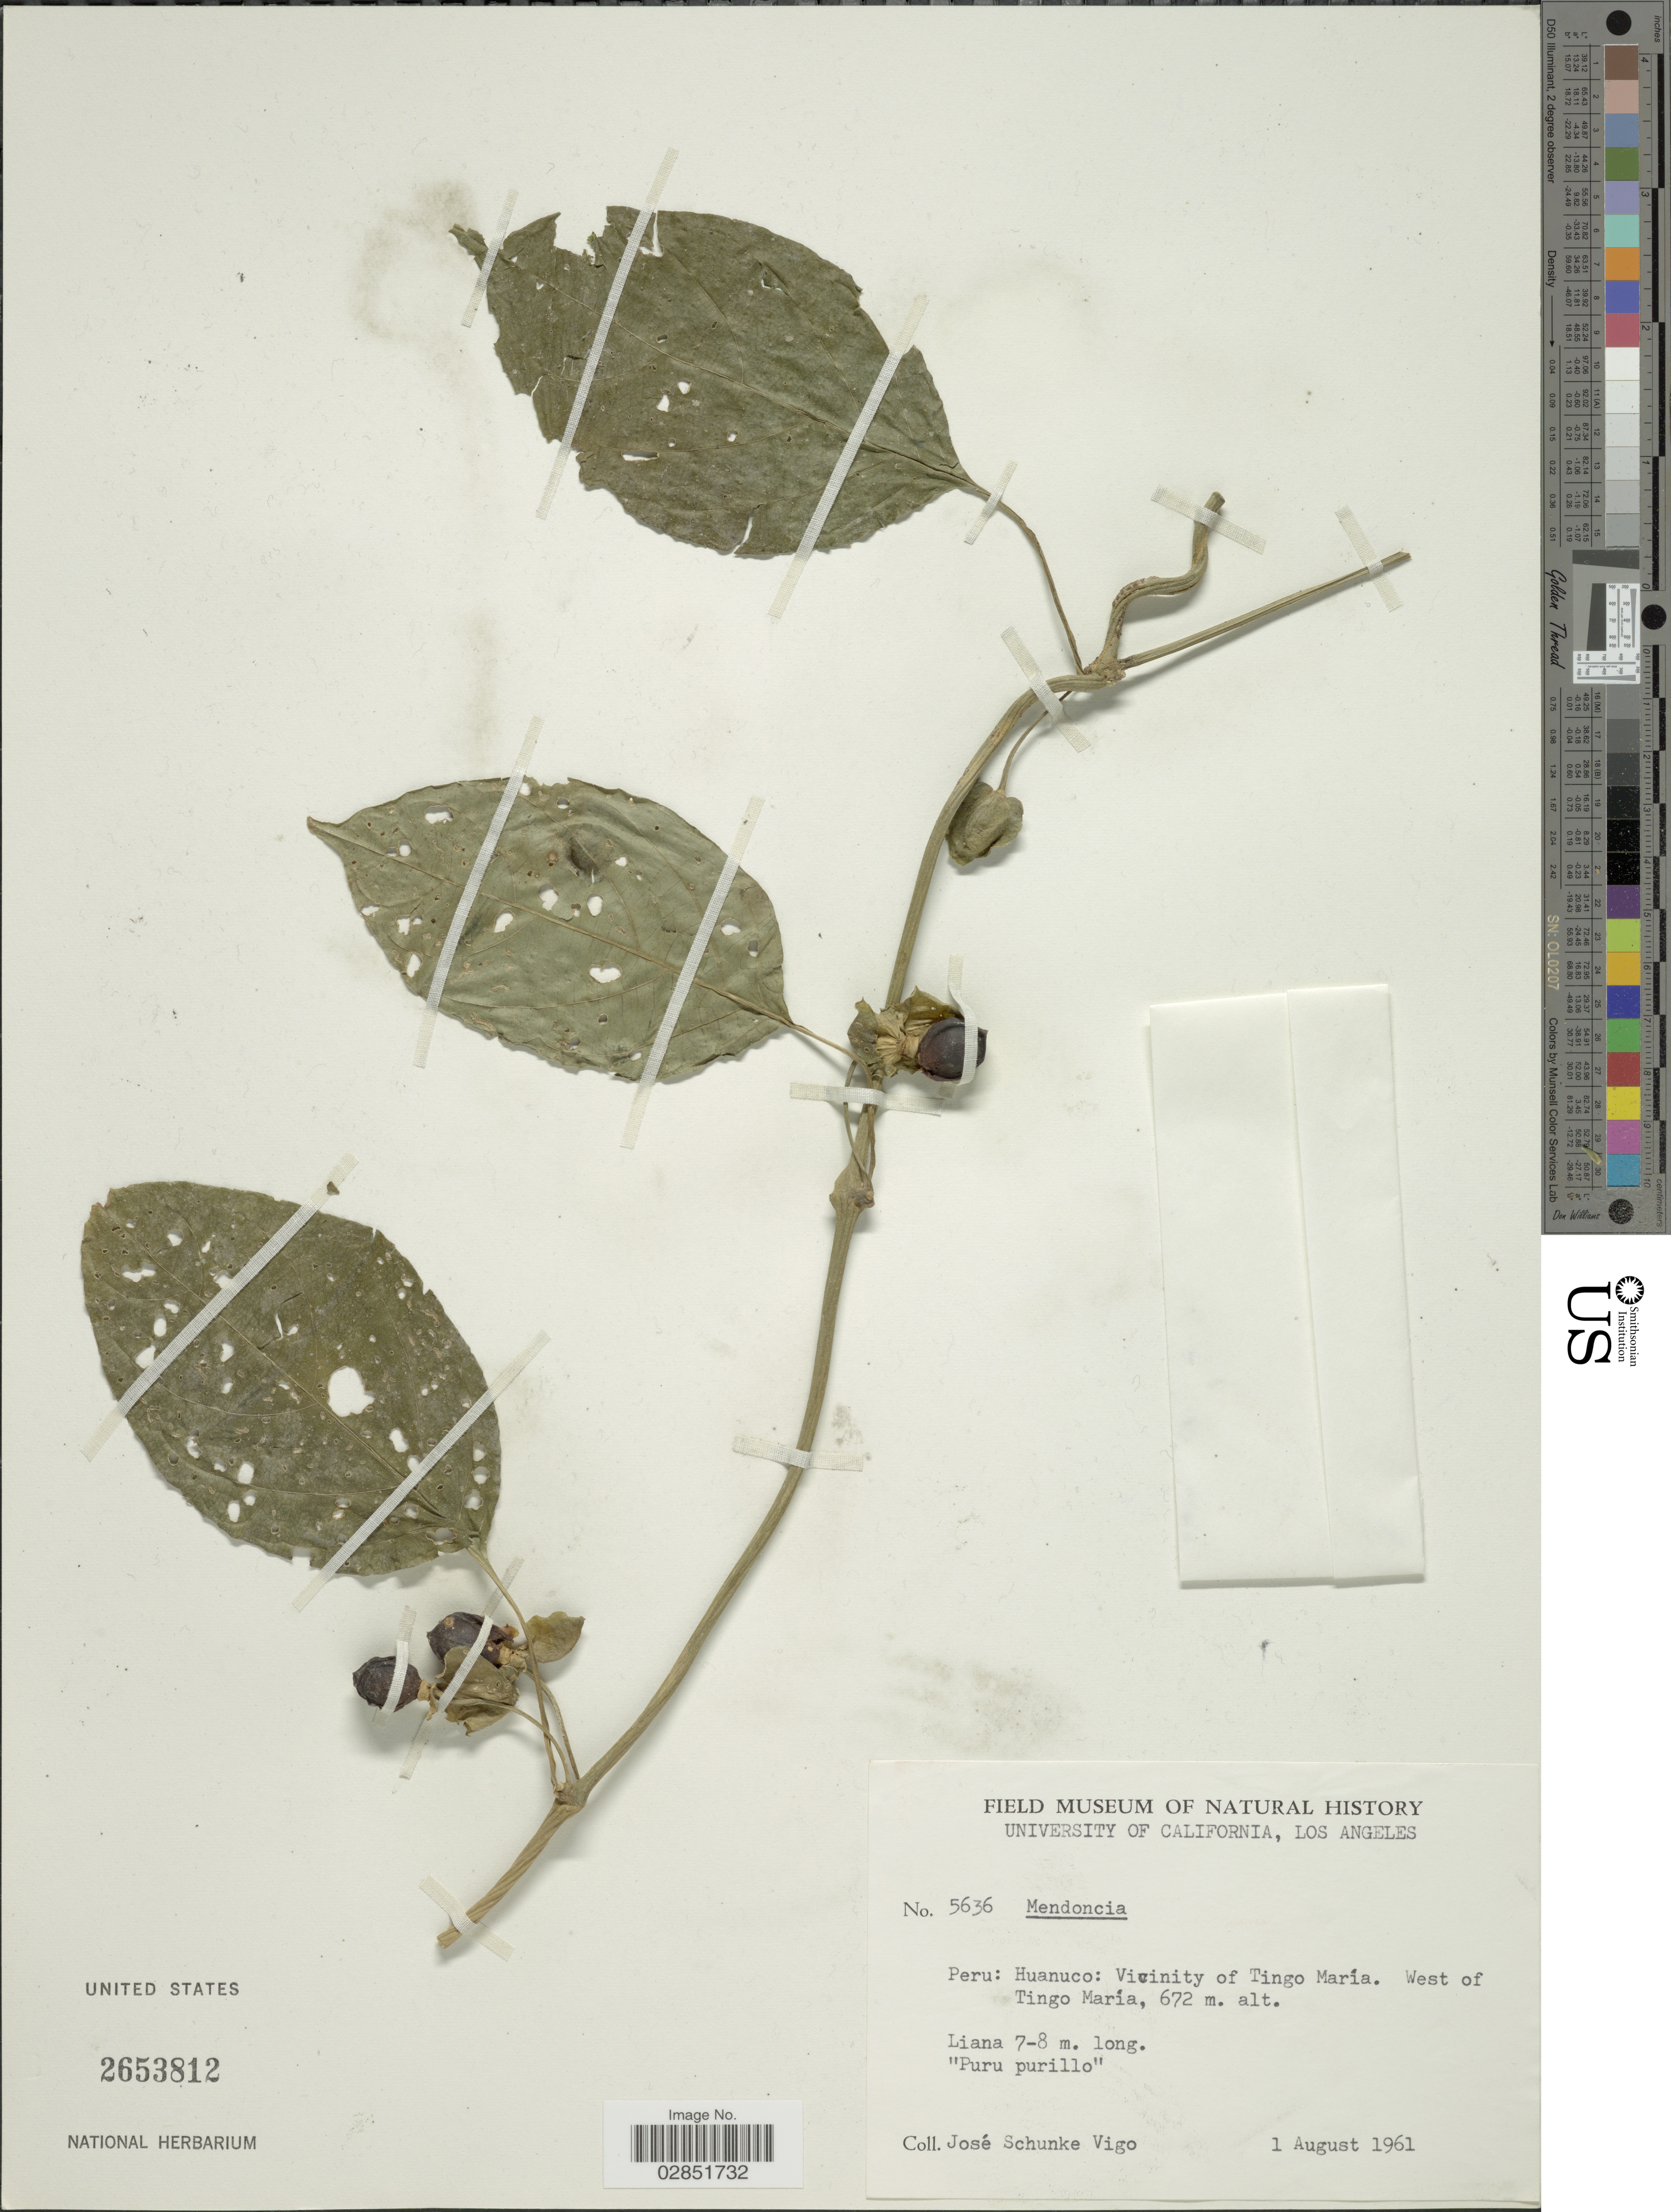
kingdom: Plantae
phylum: Tracheophyta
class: Magnoliopsida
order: Lamiales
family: Acanthaceae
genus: Mendoncia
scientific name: Mendoncia sp.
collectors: J. Schunke Vigo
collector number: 5636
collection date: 1961-08-01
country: Peru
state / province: Huánuco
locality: Vicinity of Tingo María. West of Tingo María.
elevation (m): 672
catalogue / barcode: US 2653812